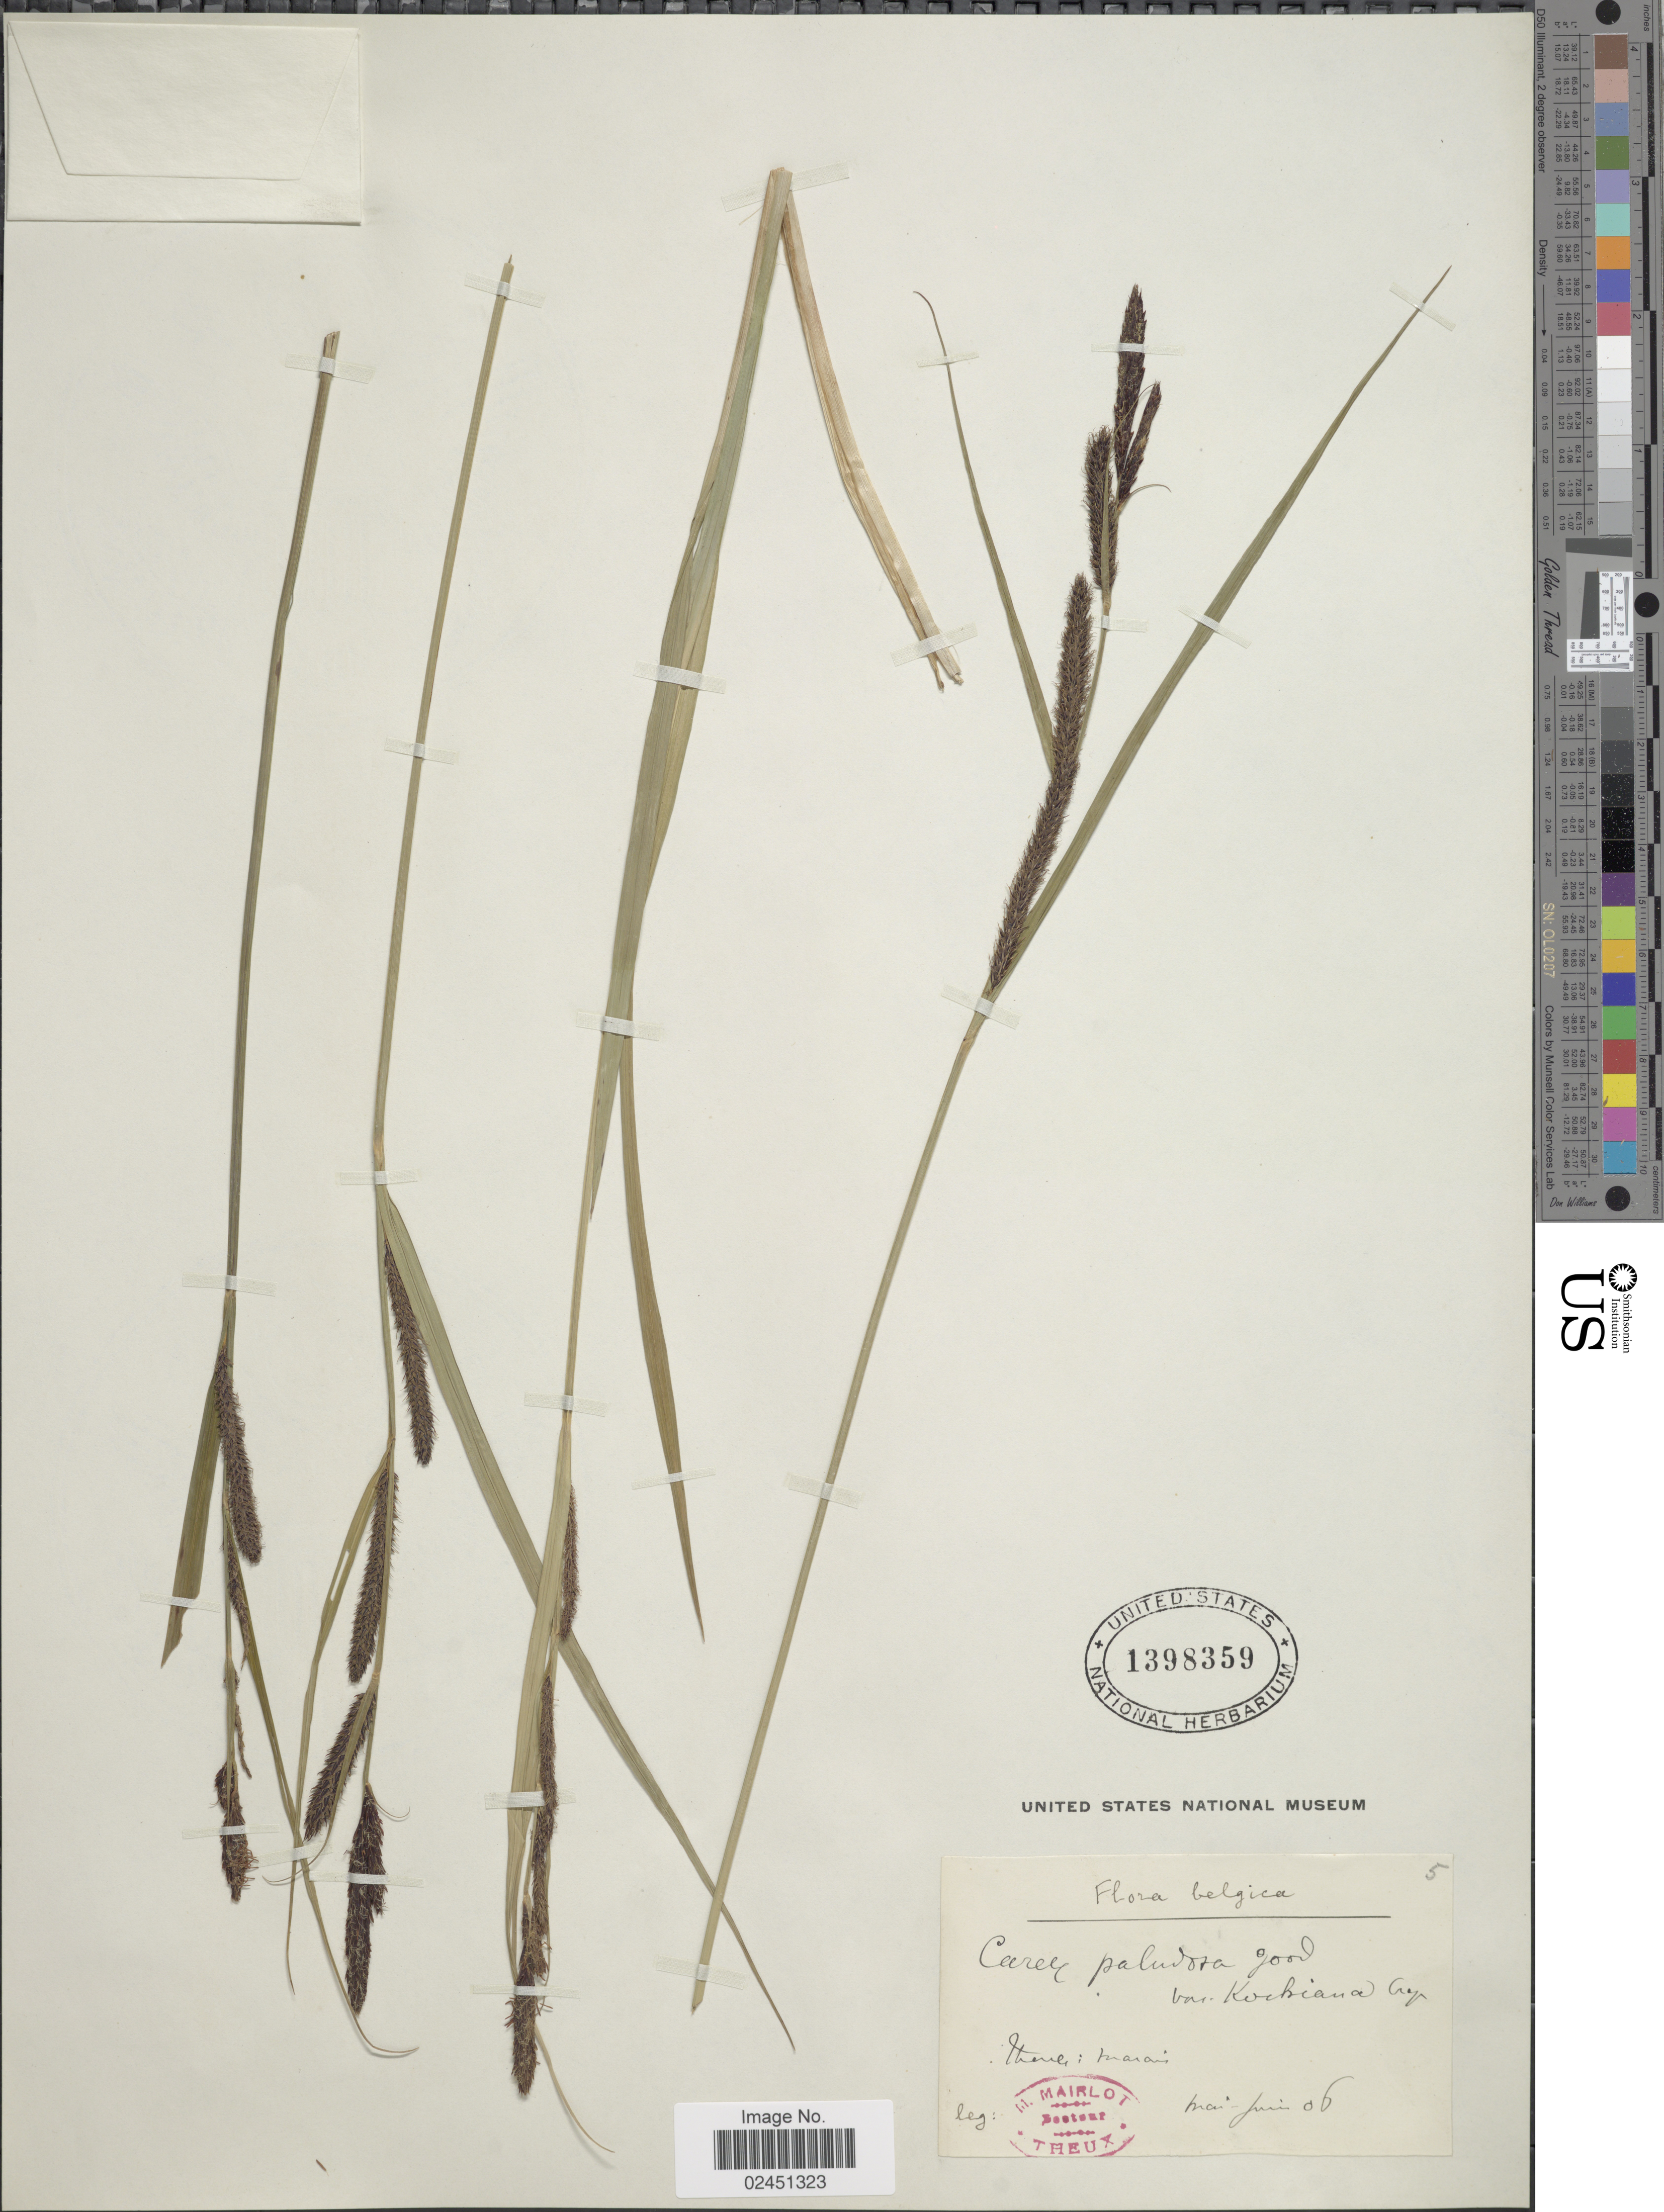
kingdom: Plantae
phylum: Tracheophyta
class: Liliopsida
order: Poales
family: Cyperaceae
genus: Carex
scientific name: Carex acutiformis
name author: Ehrh.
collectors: M. Mairlot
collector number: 5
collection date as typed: Transcribed d/m/y: /5/6 to /6/6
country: Belgium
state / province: Wallonia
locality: Belgica, Theux: Marais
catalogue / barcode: US 1398359